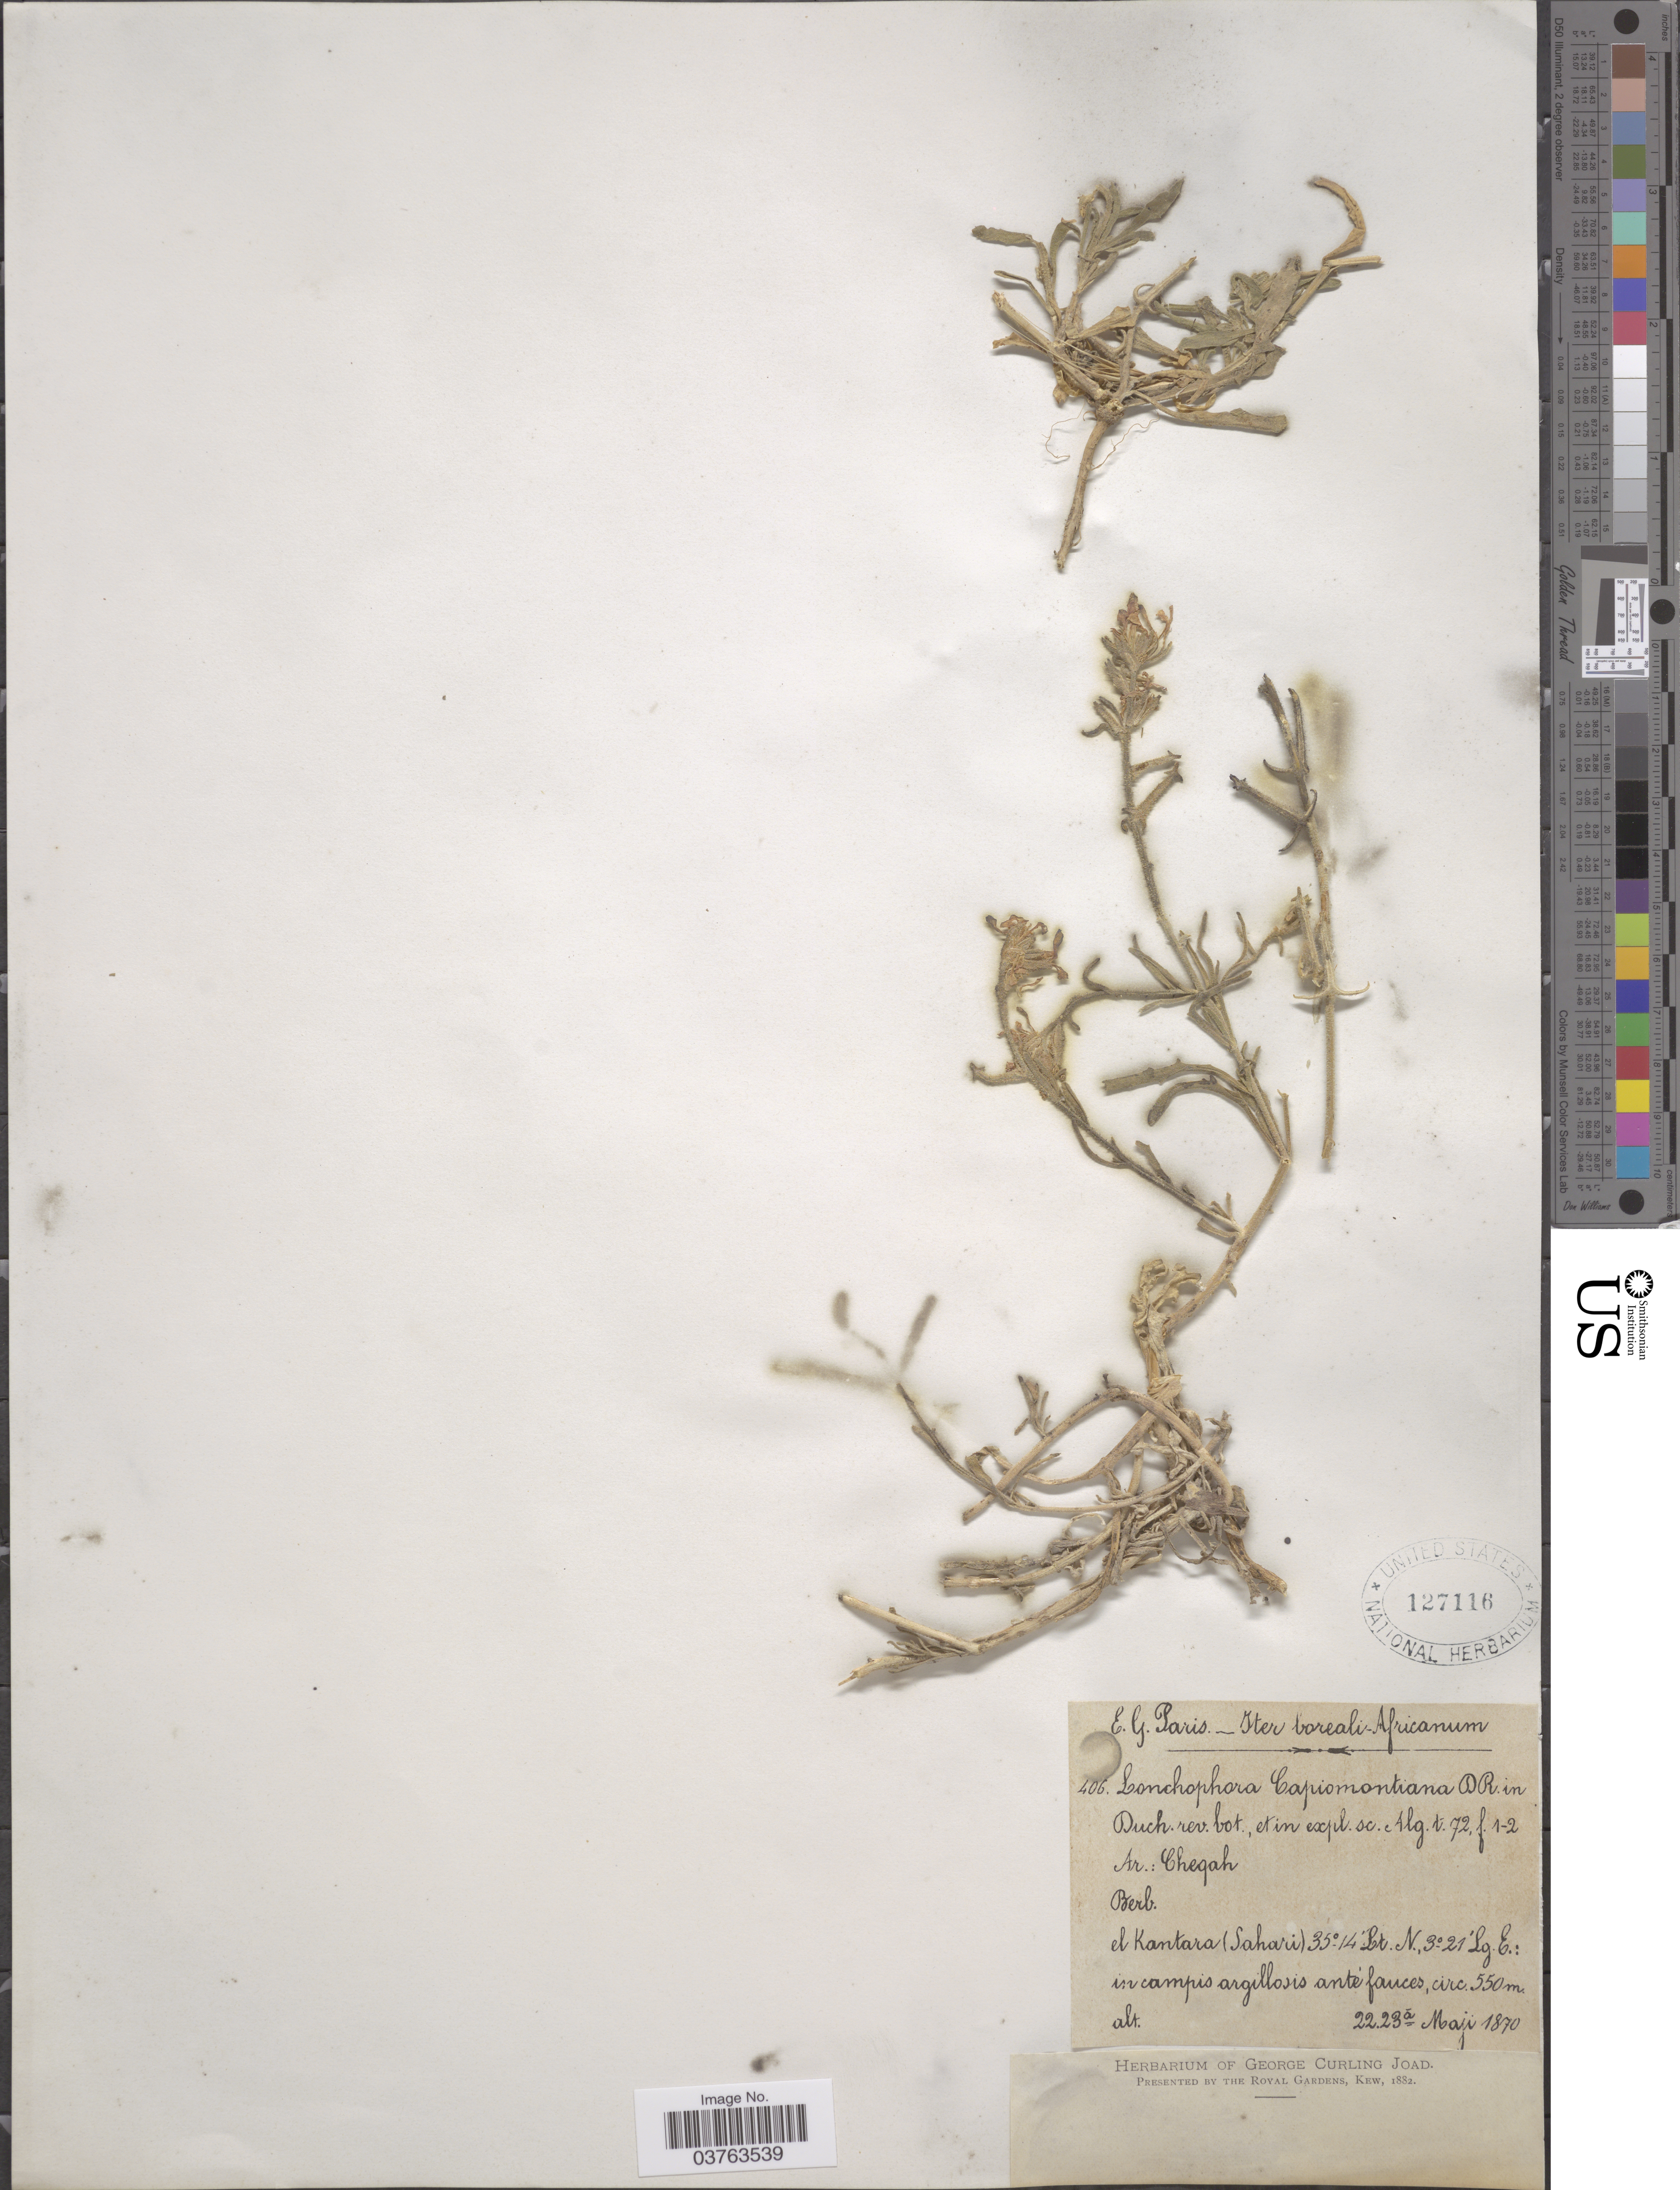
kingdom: Plantae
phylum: Tracheophyta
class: Magnoliopsida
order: Brassicales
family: Brassicaceae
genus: Lonchophora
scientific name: Lonchophora capiomontana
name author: Durieu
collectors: Paris, E.G.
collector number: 406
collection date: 1870-05-22/1870-05-23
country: Algeria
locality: Iter boreali Africanum. El Kantara (Sahari), in campis argillosis anté fauces.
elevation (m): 550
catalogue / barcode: US 127116